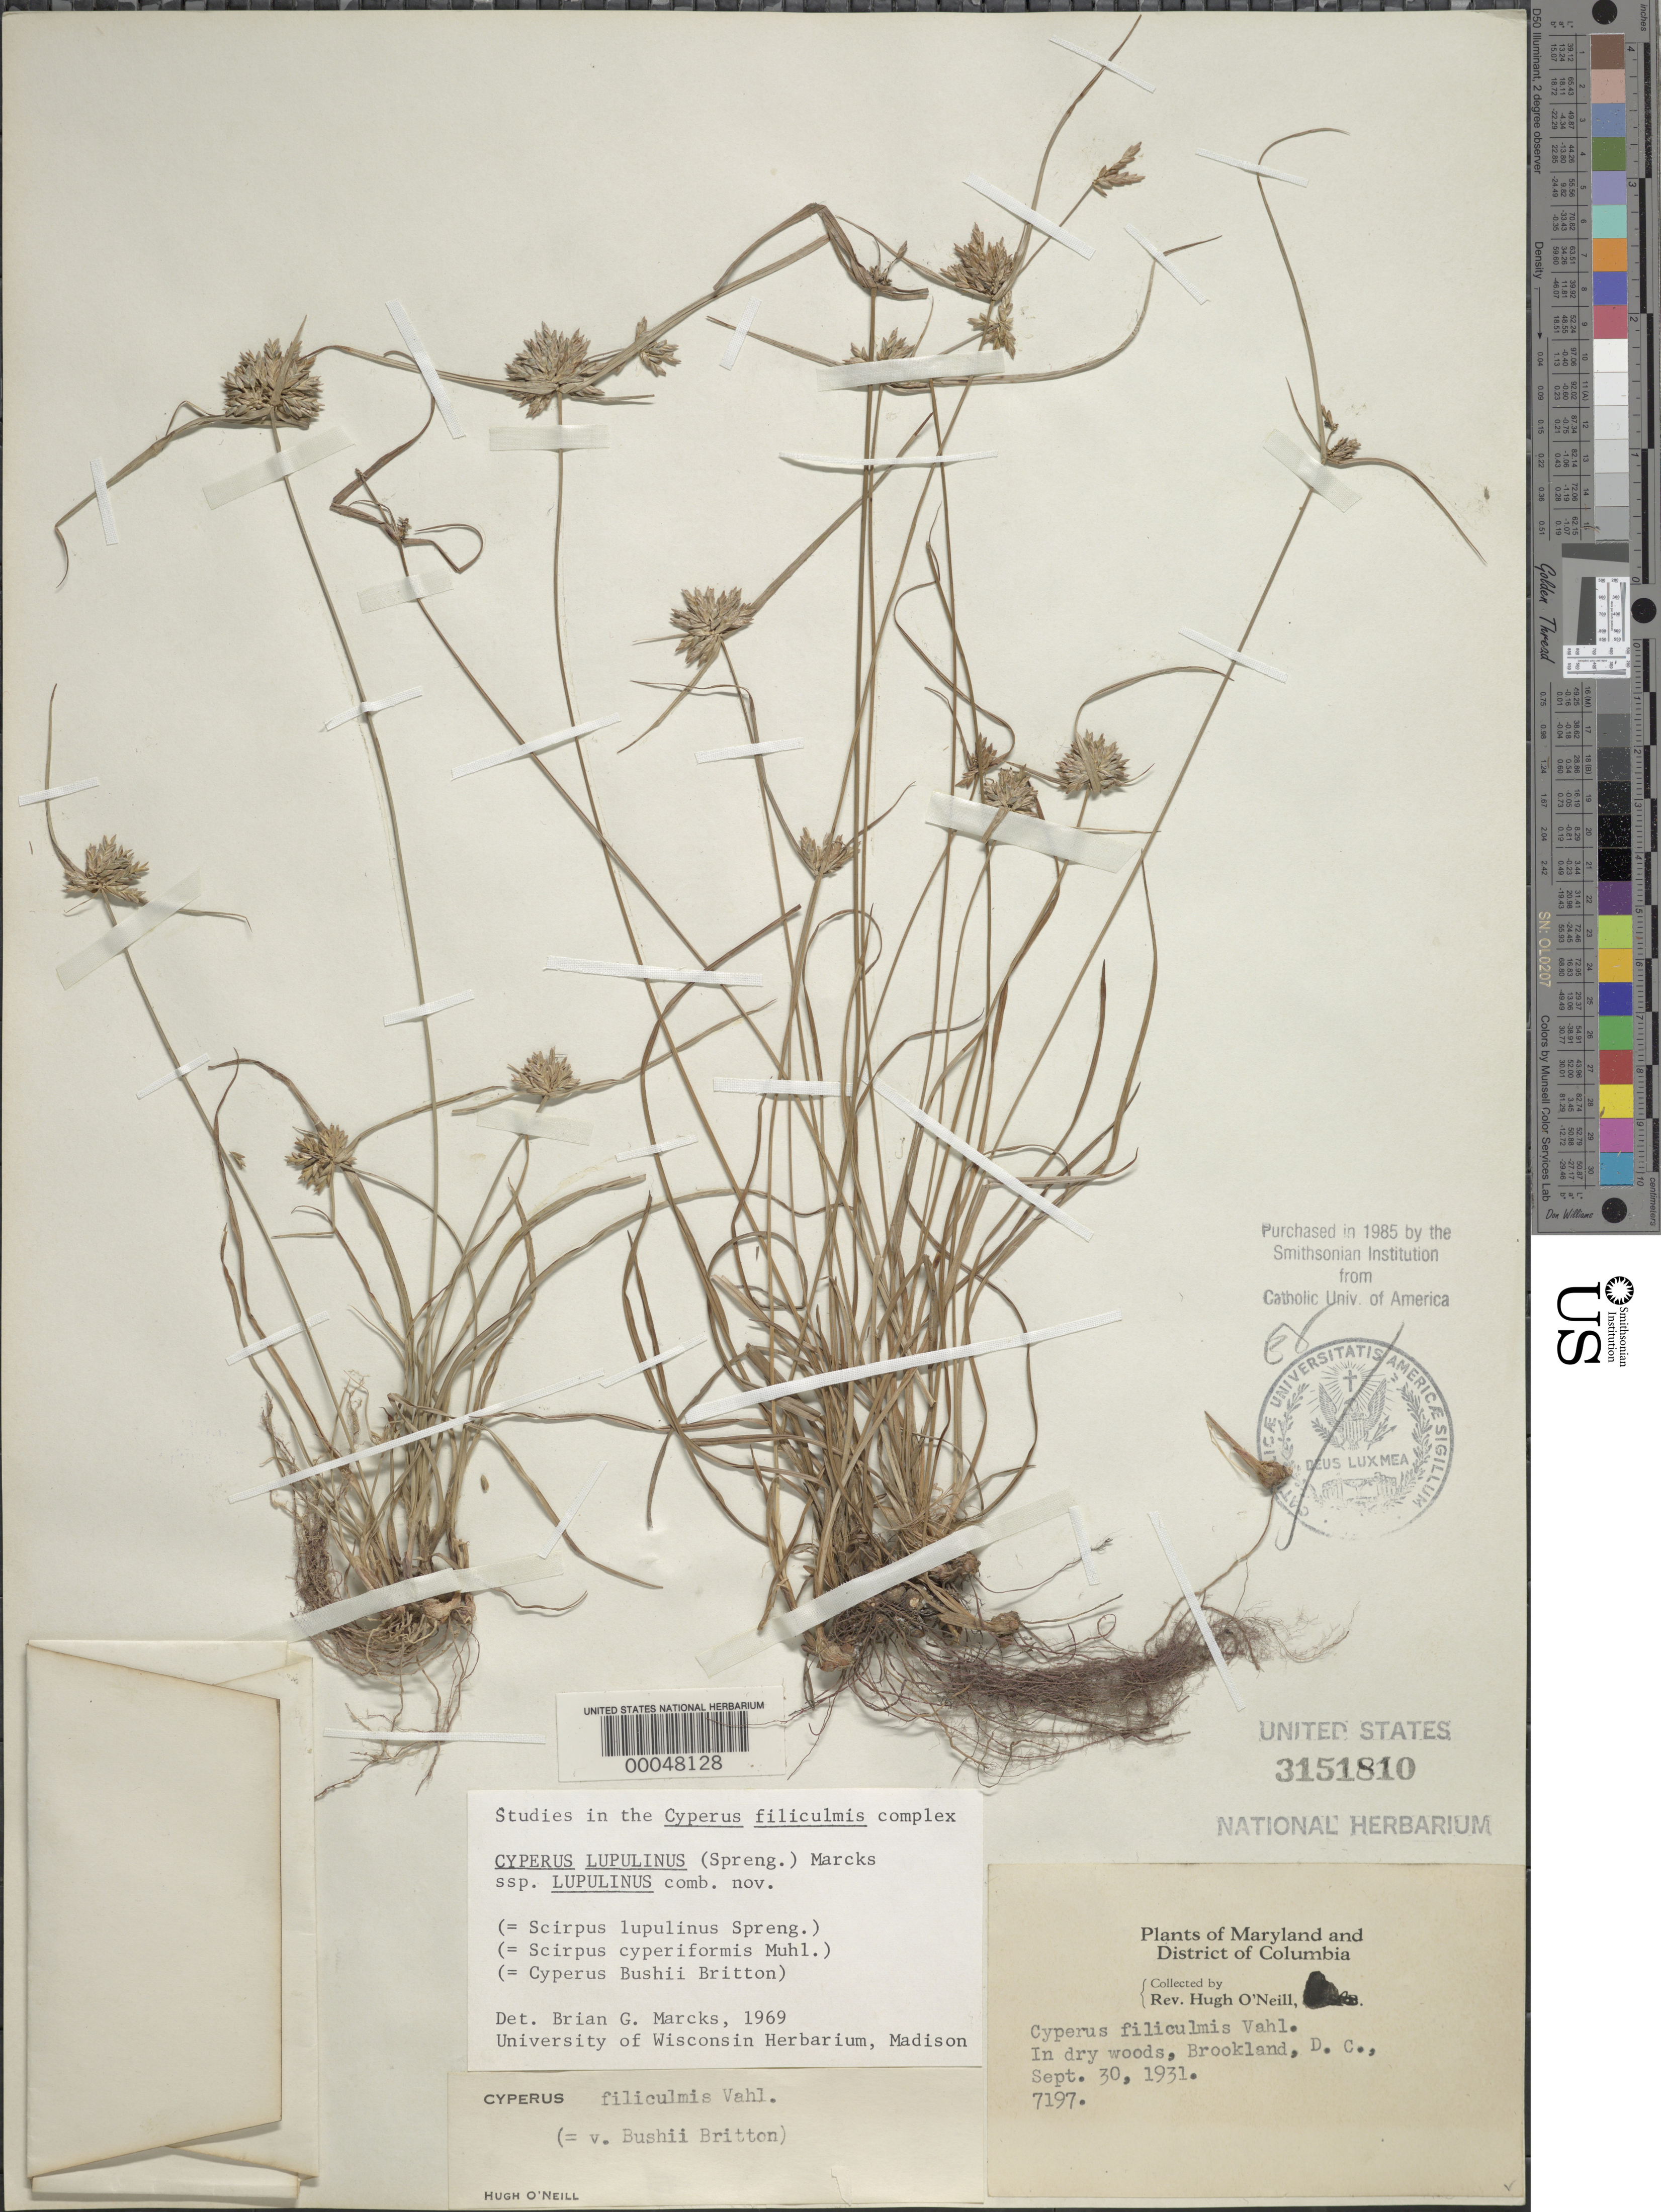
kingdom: Plantae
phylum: Tracheophyta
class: Liliopsida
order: Poales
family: Cyperaceae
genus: Cyperus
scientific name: Cyperus lupulinus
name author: (Spreng.) Marcks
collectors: H. O'Neill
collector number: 7197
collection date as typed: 30 Sep 1931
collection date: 1931-09-30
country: United States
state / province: District of Columbia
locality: Brookland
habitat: Dry woods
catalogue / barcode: US 3151810